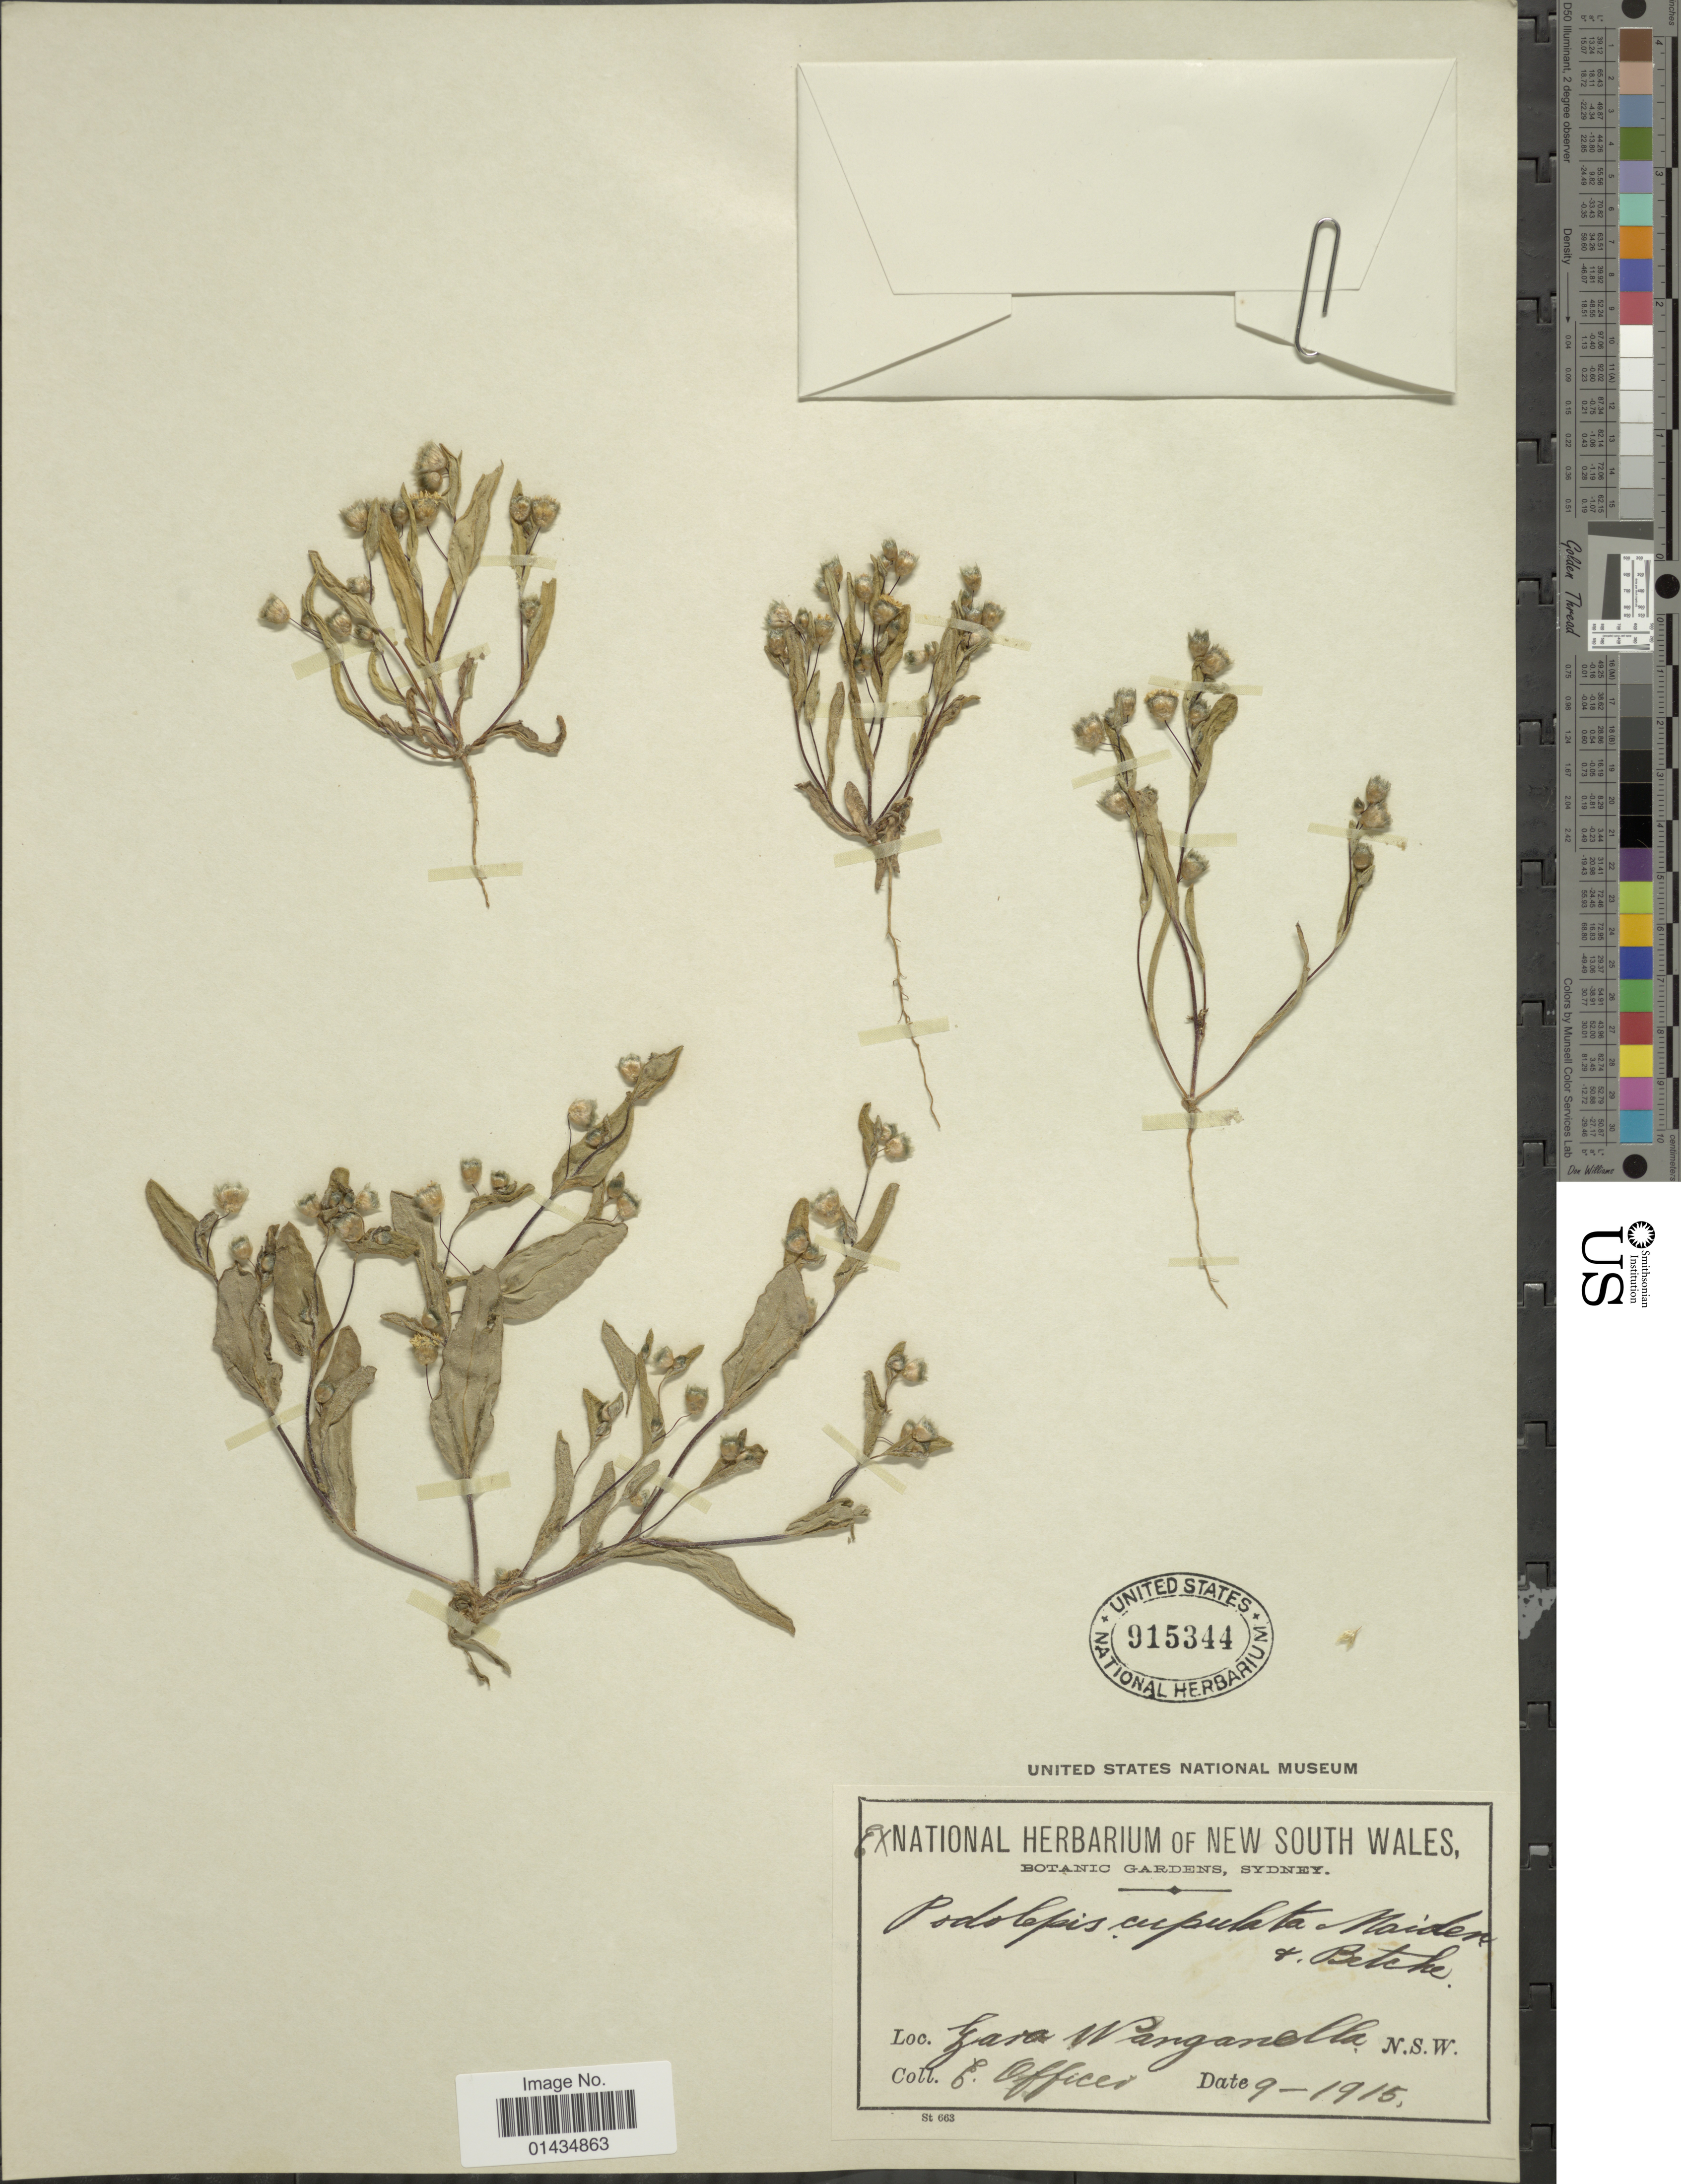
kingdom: Plantae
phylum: Tracheophyta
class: Magnoliopsida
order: Asterales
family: Asteraceae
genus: Podolepis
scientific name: Podolepis cupulata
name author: Maiden & Betche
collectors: E. Officer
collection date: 1915-09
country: Australia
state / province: New South Wales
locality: Zara Wanganella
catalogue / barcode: US 915344